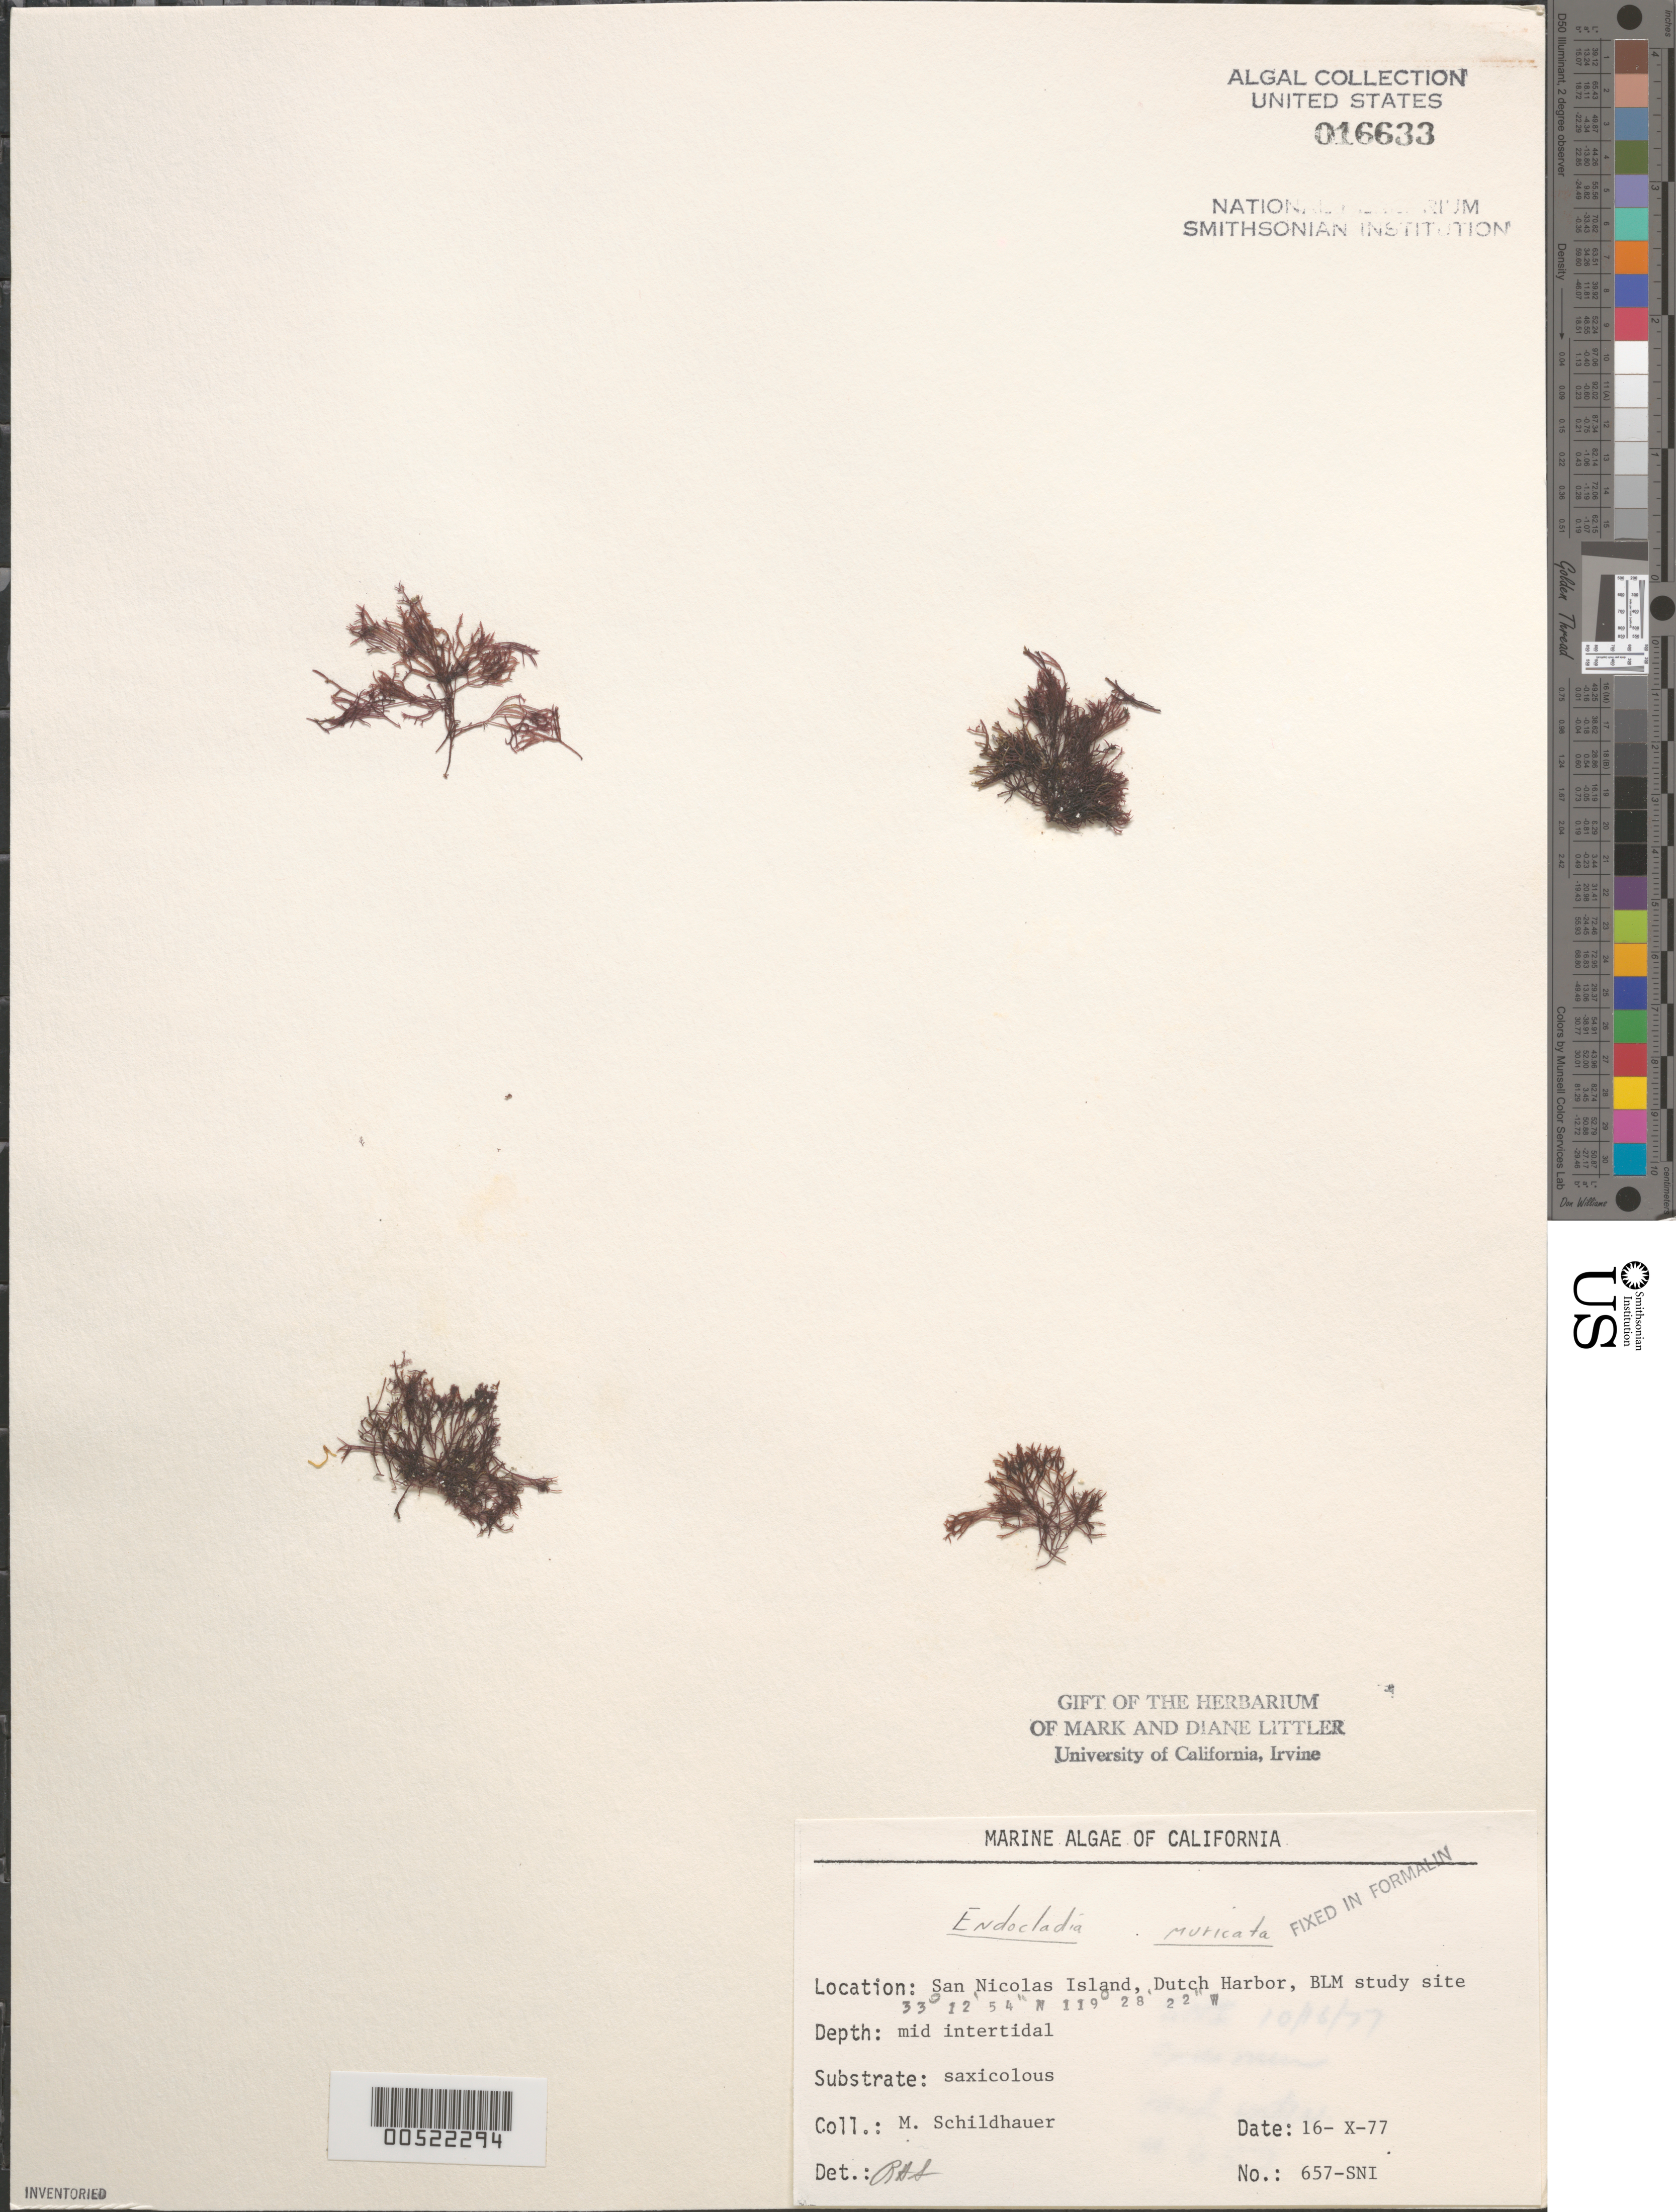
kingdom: Plantae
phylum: Rhodophyta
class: Florideophyceae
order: Gigartinales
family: Endocladiaceae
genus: Endocladia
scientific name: Endocladia muricata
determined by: Sims, Robert H.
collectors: M. Schildhauer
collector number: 657-sni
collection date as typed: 16 Oct 1977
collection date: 1977-10-16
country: United States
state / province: California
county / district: Ventura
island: San Nicolas Island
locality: Dutch Harbor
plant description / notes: BLM-SOCALBIGHT Rocky Intertidal Survey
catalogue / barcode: US 16633